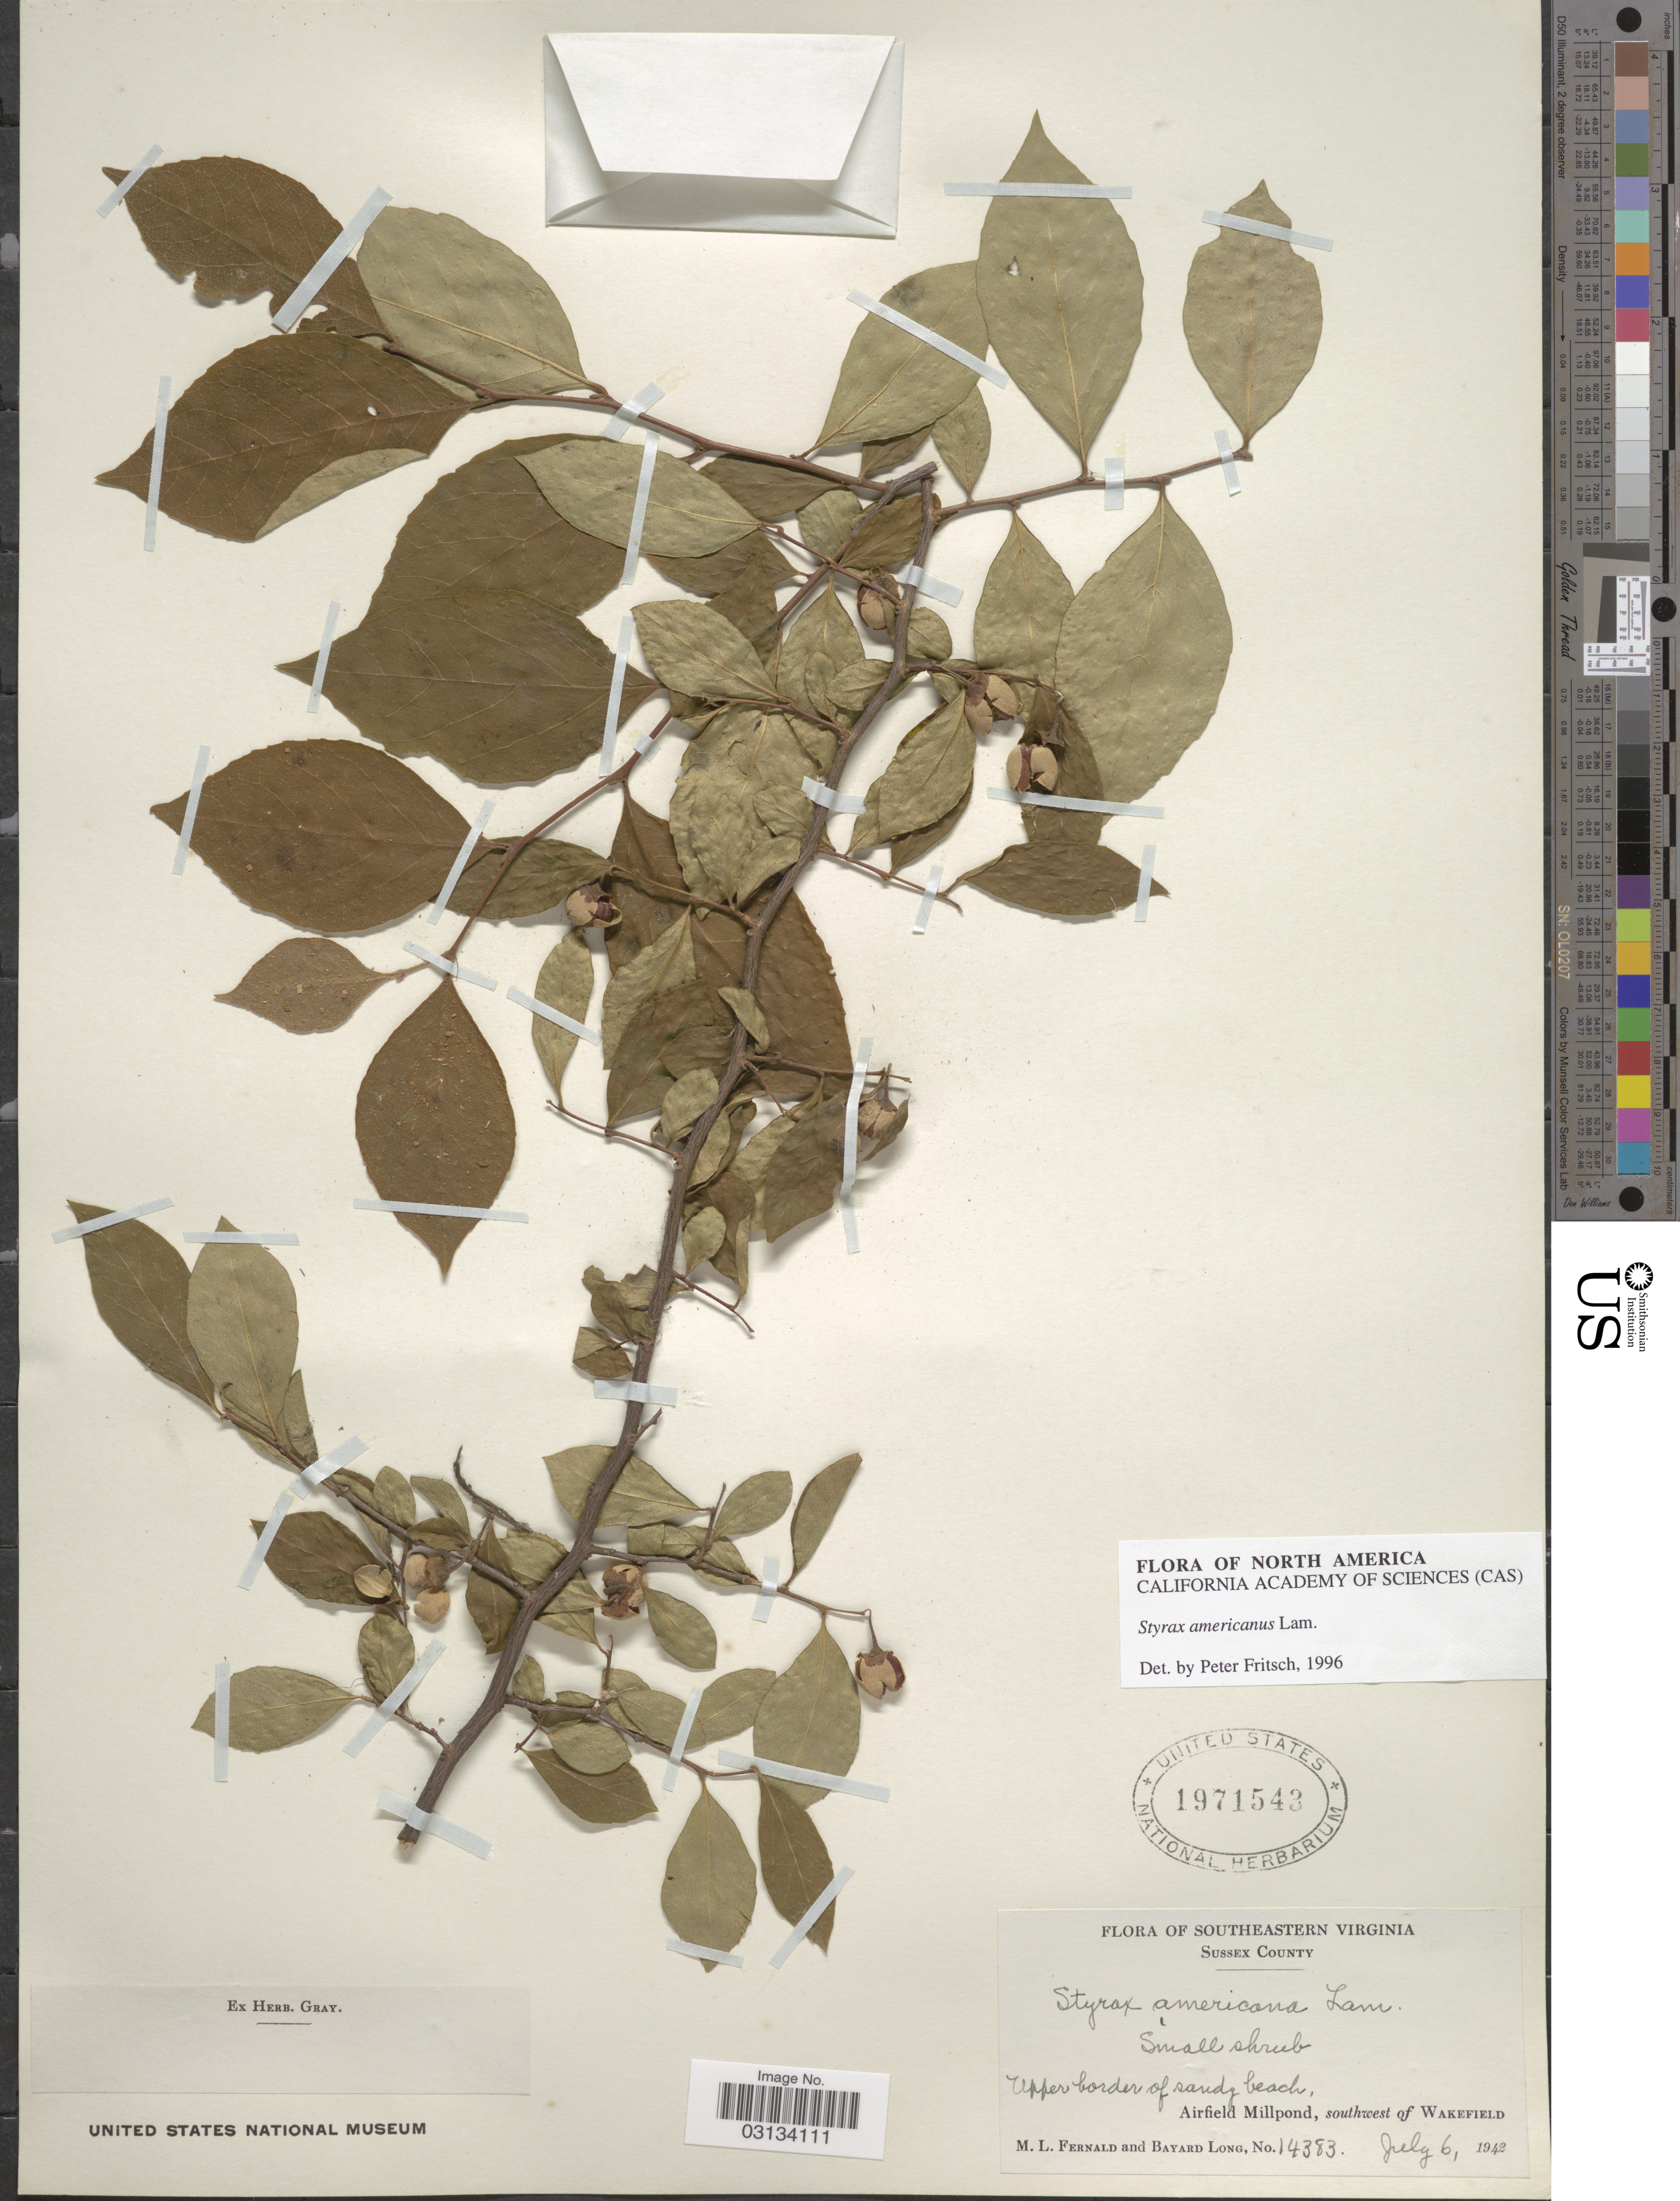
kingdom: Plantae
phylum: Tracheophyta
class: Magnoliopsida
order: Ericales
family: Styracaceae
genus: Styrax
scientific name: Styrax americanus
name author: Lam.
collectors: M. L. Fernald & B. Long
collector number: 14383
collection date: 1942-07-06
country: United States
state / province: Virginia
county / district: Sussex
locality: Southeastern Virginia. Sussex County. Airfield Millpond, southwest of Wakefield.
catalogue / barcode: US 1971543